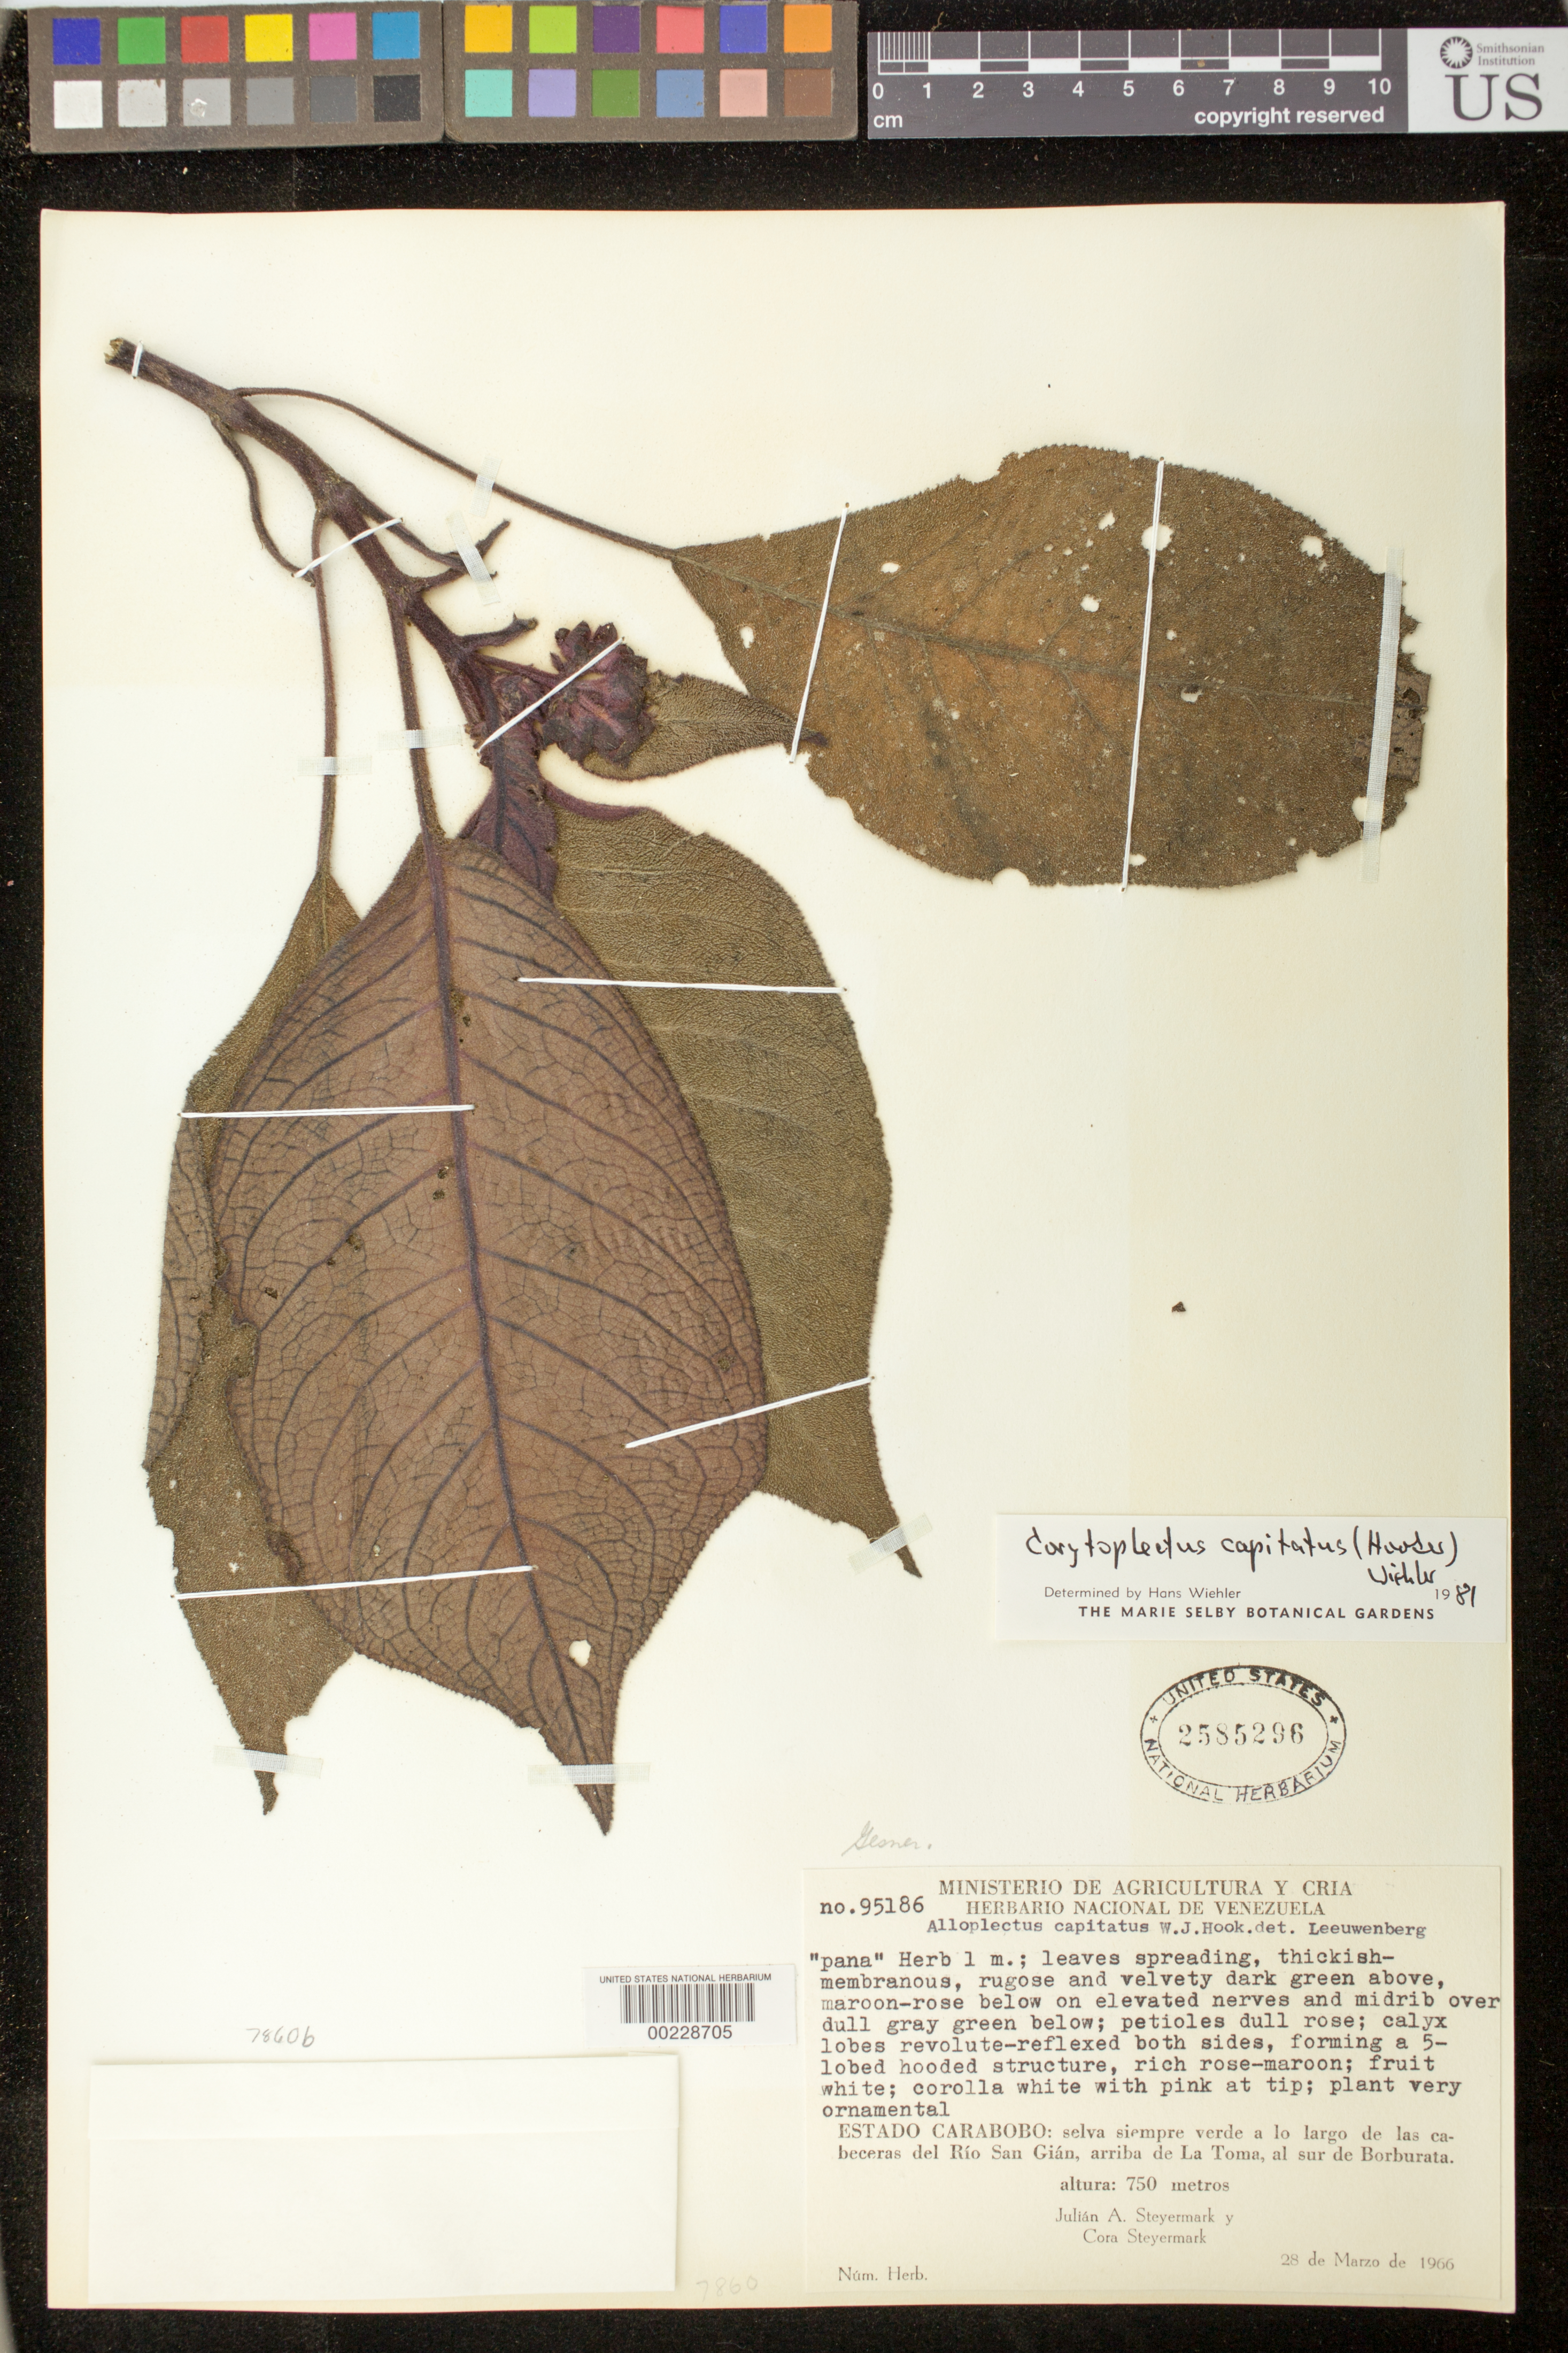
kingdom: Plantae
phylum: Tracheophyta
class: Magnoliopsida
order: Lamiales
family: Gesneriaceae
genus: Corytoplectus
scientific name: Corytoplectus capitatus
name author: (Hook.) Wiehler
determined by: Rodríguez-Flores, C. I.; Skog, L. E.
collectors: J. Steyermark & C. Steyermark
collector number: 95186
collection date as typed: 28 Mar 1966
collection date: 1966-03-28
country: Venezuela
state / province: Carabobo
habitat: Ever green forest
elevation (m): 750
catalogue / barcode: US 2585296